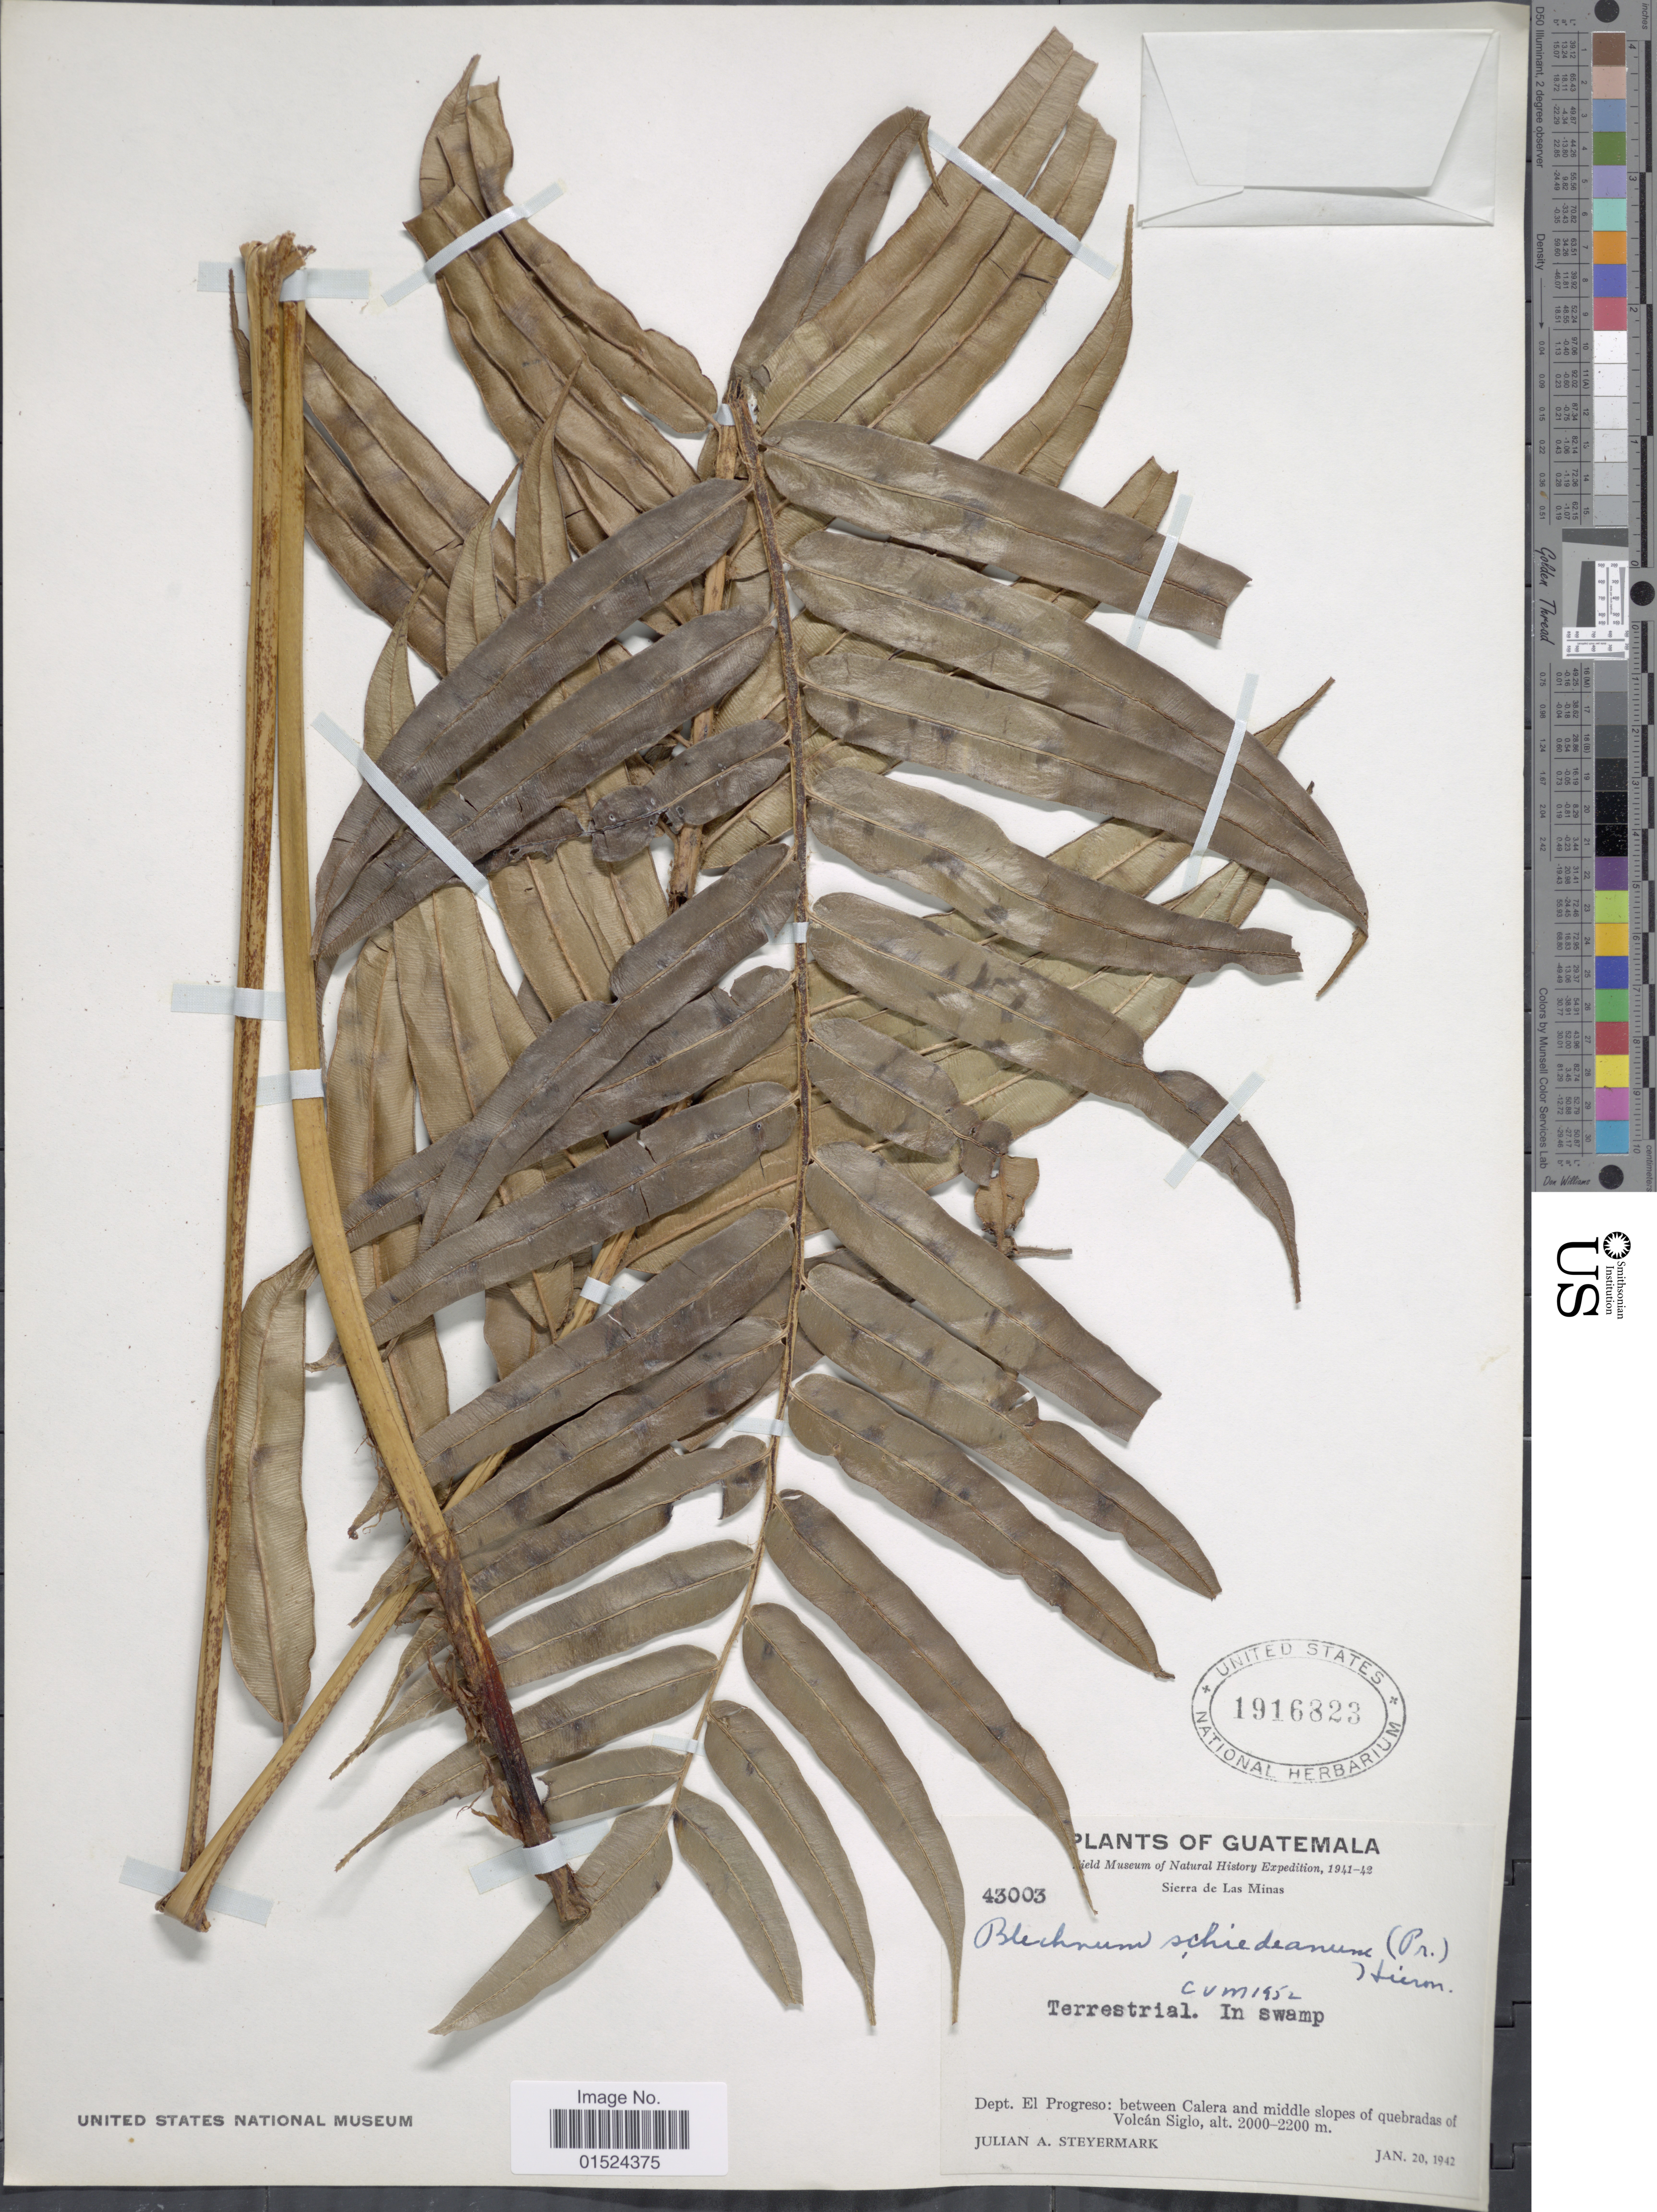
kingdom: Plantae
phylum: Tracheophyta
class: Polypodiopsida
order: Polypodiales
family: Blechnaceae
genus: Blechnum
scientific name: Blechnum schiedeanum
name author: (Schltdl. ex C. Presl) Hieron.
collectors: J. Steyermark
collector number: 43003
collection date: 1942-01-20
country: Guatemala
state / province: El Progreso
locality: Between Calera and middle slopes of quebradas of Volcán Siglo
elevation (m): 2000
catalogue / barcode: US 1916823